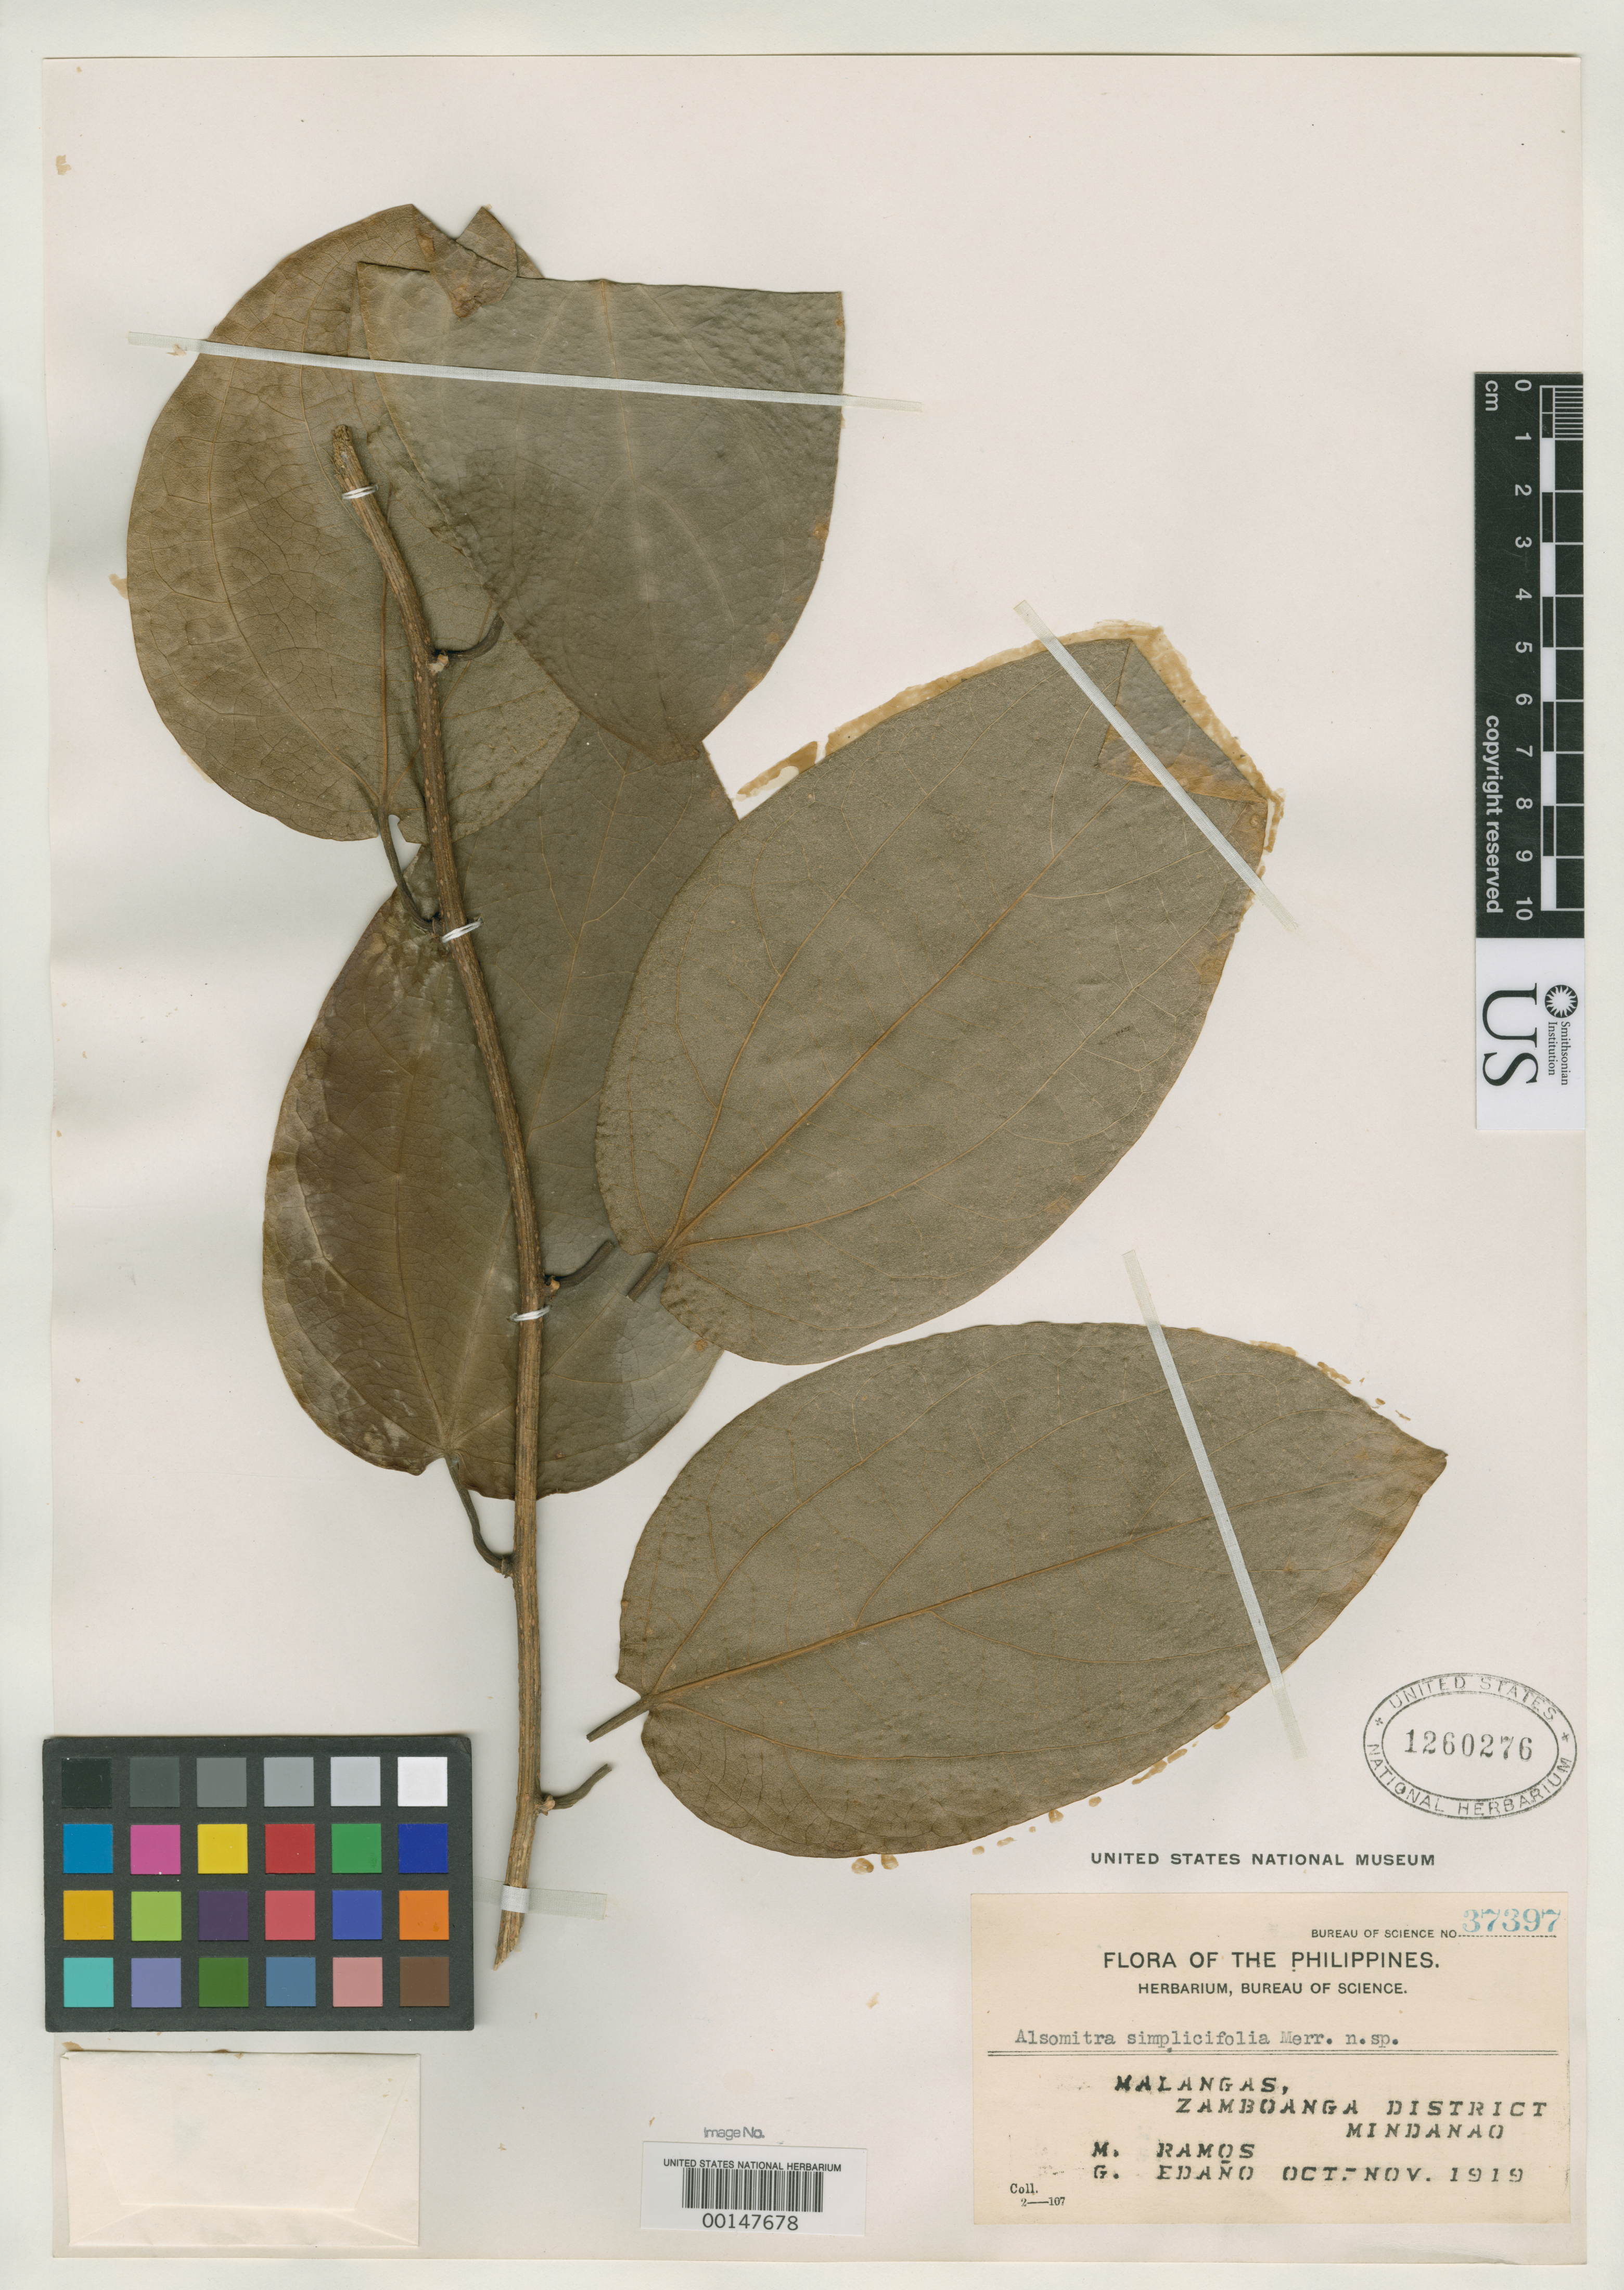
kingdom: Plantae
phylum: Tracheophyta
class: Magnoliopsida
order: Cucurbitales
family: Cucurbitaceae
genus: Alsomitra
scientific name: Alsomitra simplicifolia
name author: Merr.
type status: Isotype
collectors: M. Ramos & G. E. Edaño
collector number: Bur. Sci. 37397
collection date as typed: Nov 1919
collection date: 1919-11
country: Philippines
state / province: Zamboanga Peninsula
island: Mindanao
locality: Malangas.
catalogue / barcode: US 1260276